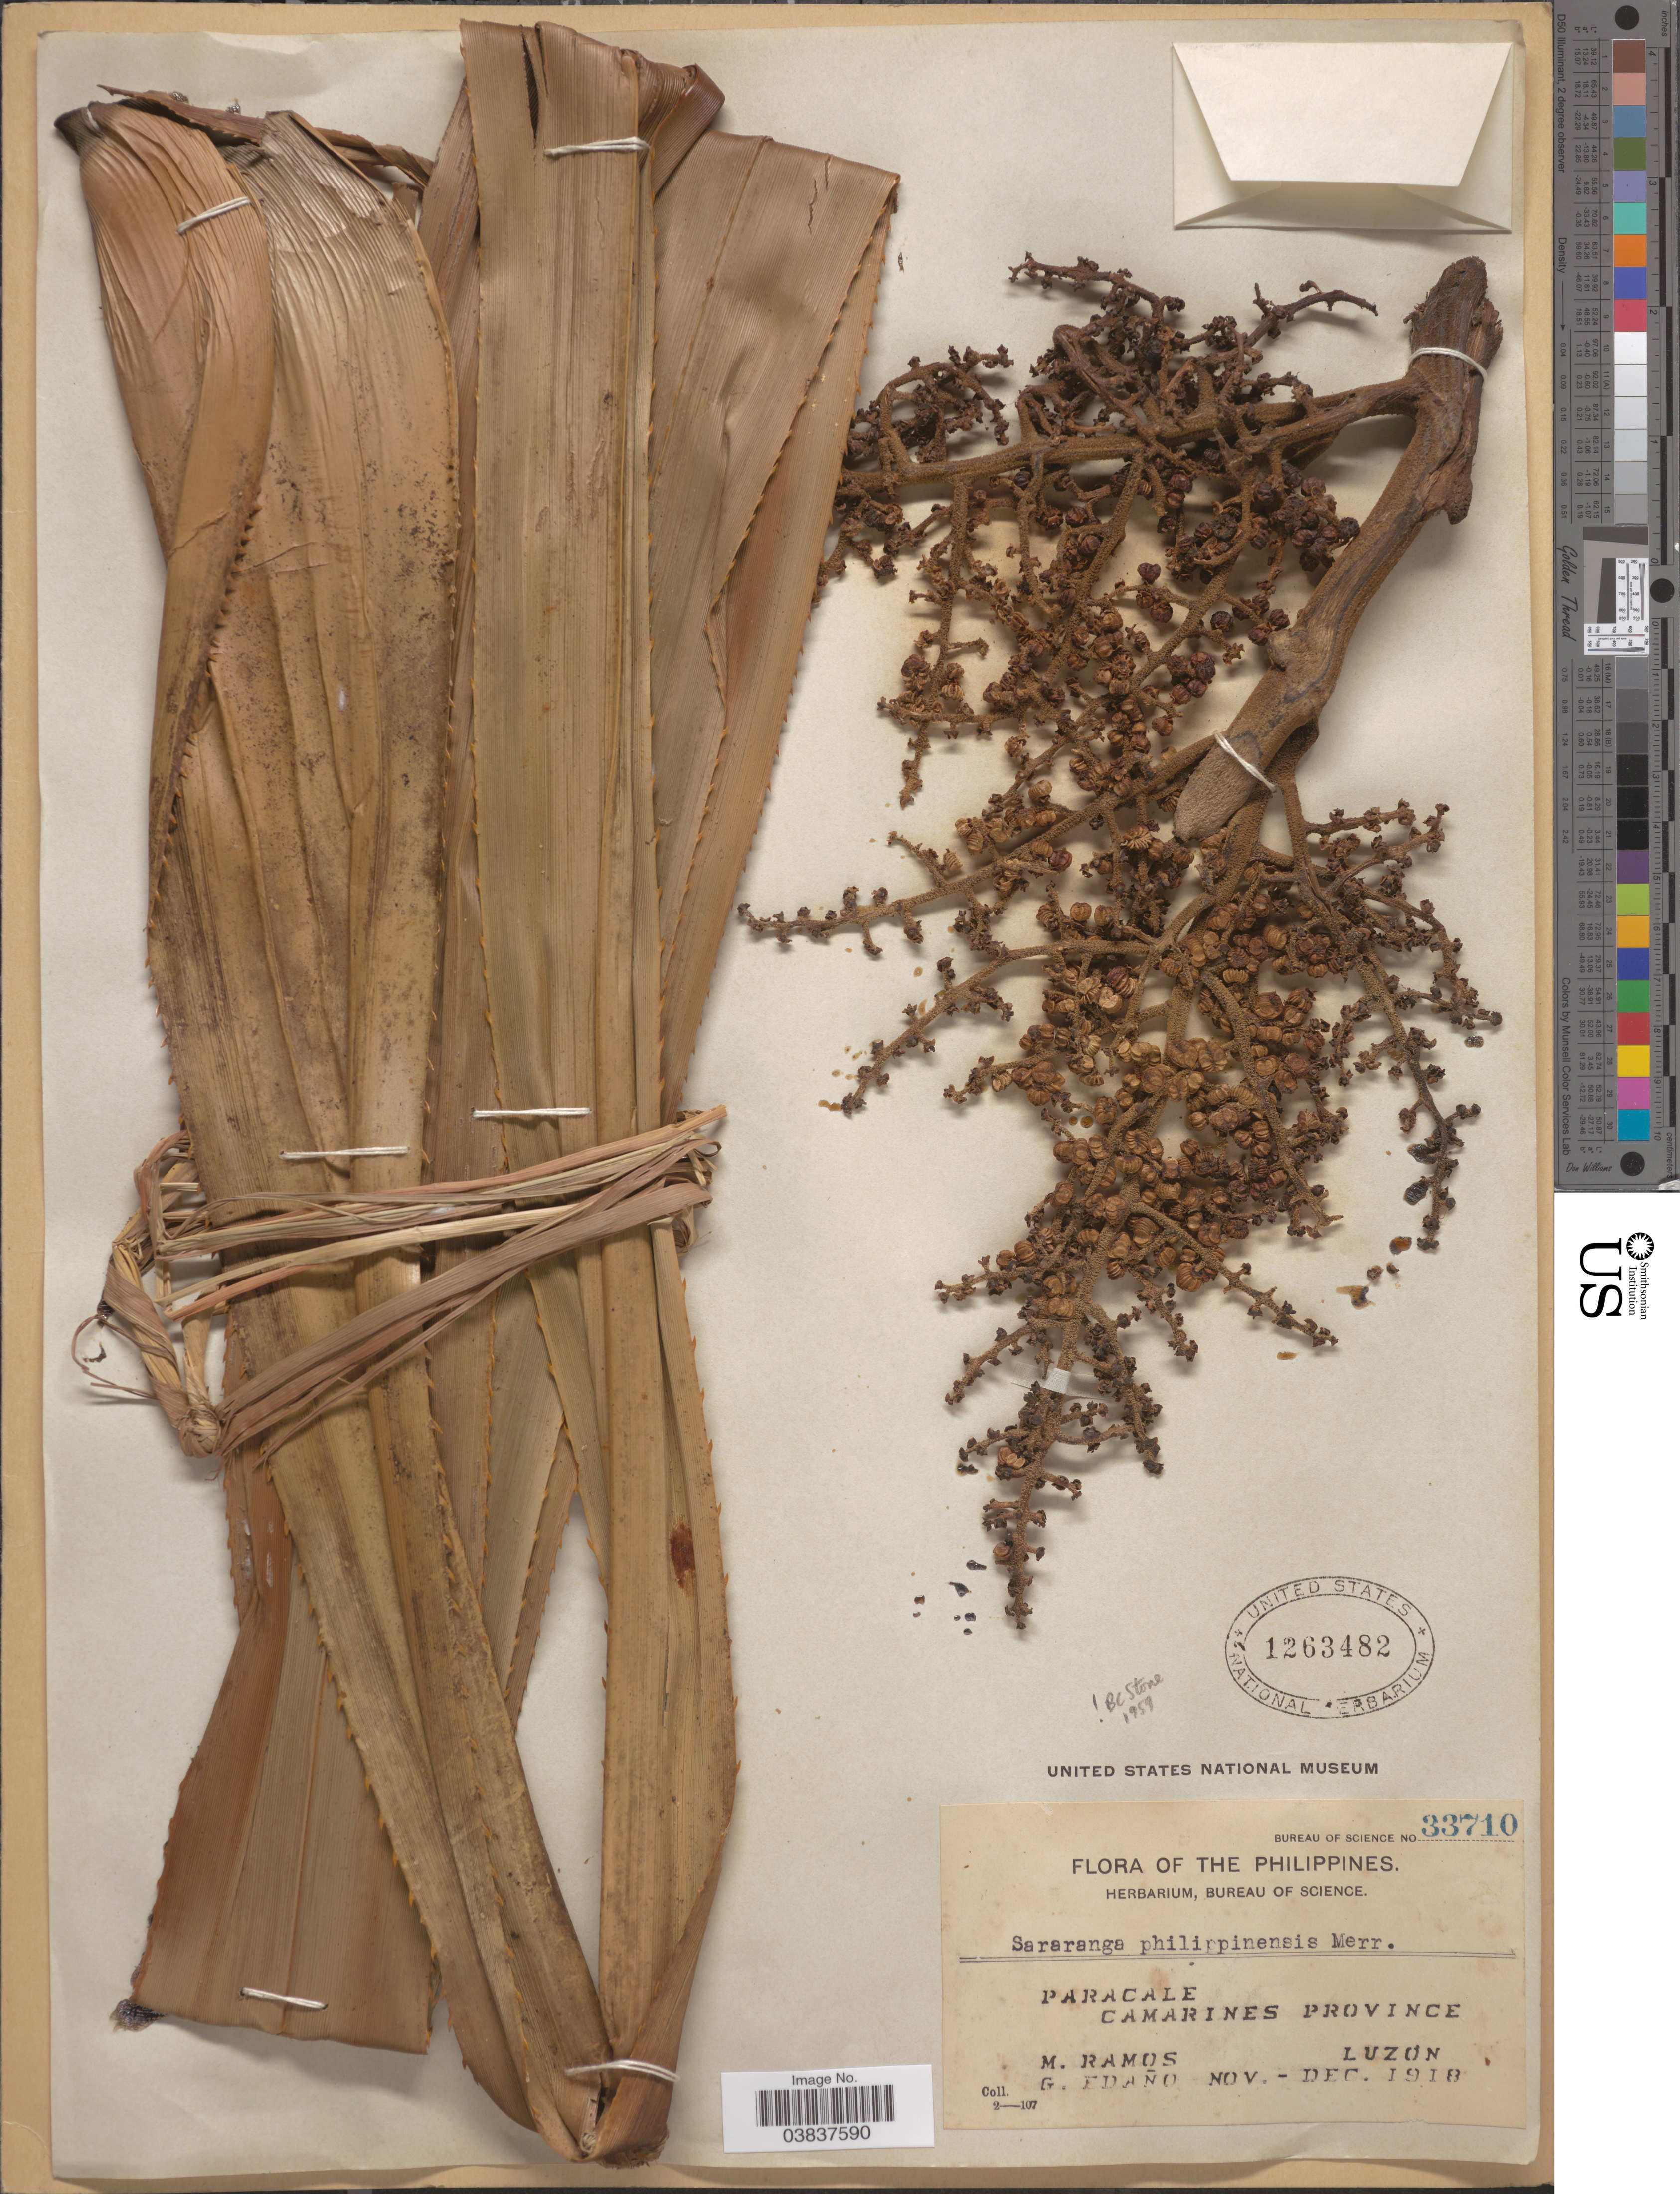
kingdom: Plantae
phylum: Tracheophyta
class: Liliopsida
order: Pandanales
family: Pandanaceae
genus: Sararanga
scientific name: Sararanga philippinensis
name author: Merr.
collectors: M. Ramos & G. Edaño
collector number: Bureau of Science 33710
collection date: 1918-11/1918-12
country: Philippines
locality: Paracale. Camarines Province. Luzon.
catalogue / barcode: US 1263482